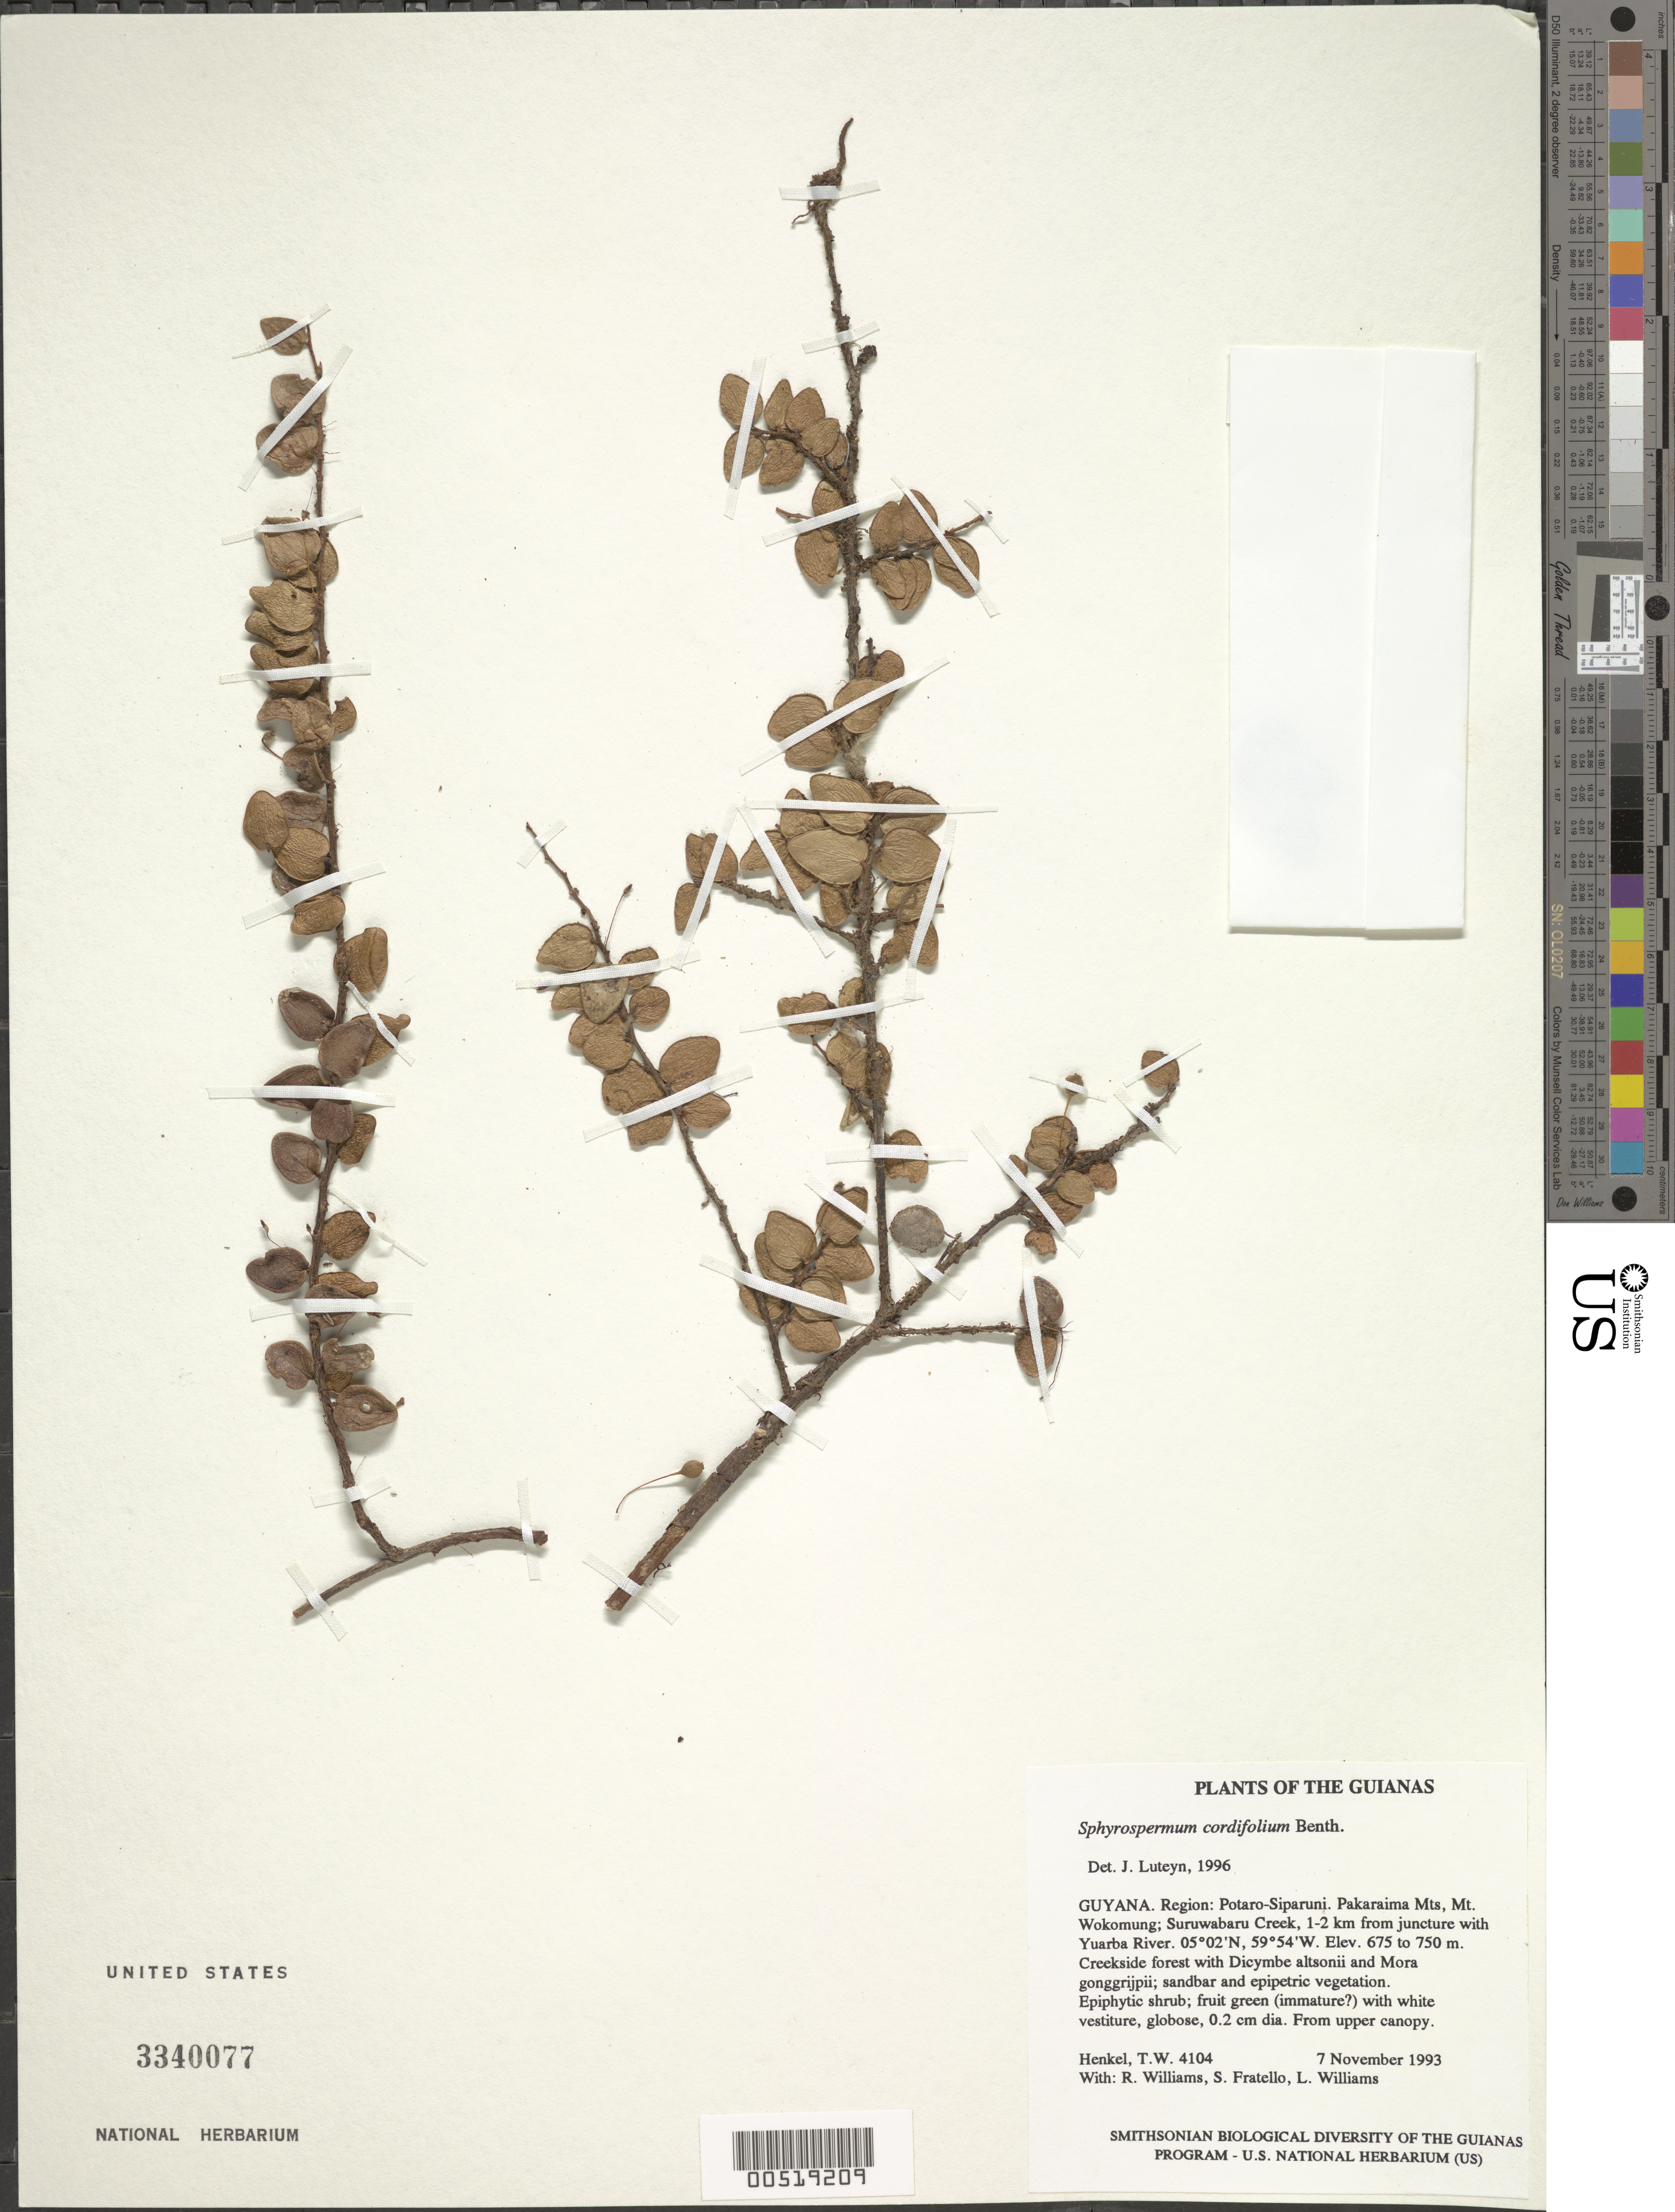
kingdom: Plantae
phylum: Tracheophyta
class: Magnoliopsida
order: Ericales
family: Ericaceae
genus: Sphyrospermum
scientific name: Sphyrospermum cordifolium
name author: Benth.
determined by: Luteyn, J. L.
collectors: T. Henkel, R. Williams, S. Fratello & L. Williams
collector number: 4104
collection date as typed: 7 November 1993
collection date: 1993-11-07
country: Guyana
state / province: Potaro-Siparuni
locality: Pakaraima Mts, Mt. Wokomung; Suruwabaru Creek, 1-2 km from juncture with Yuarba River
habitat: Creekside forest with Dicymbe altsonii and Mora gonggrijpii; sandbar and epipetric vegetation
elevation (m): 675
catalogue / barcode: US 3340077